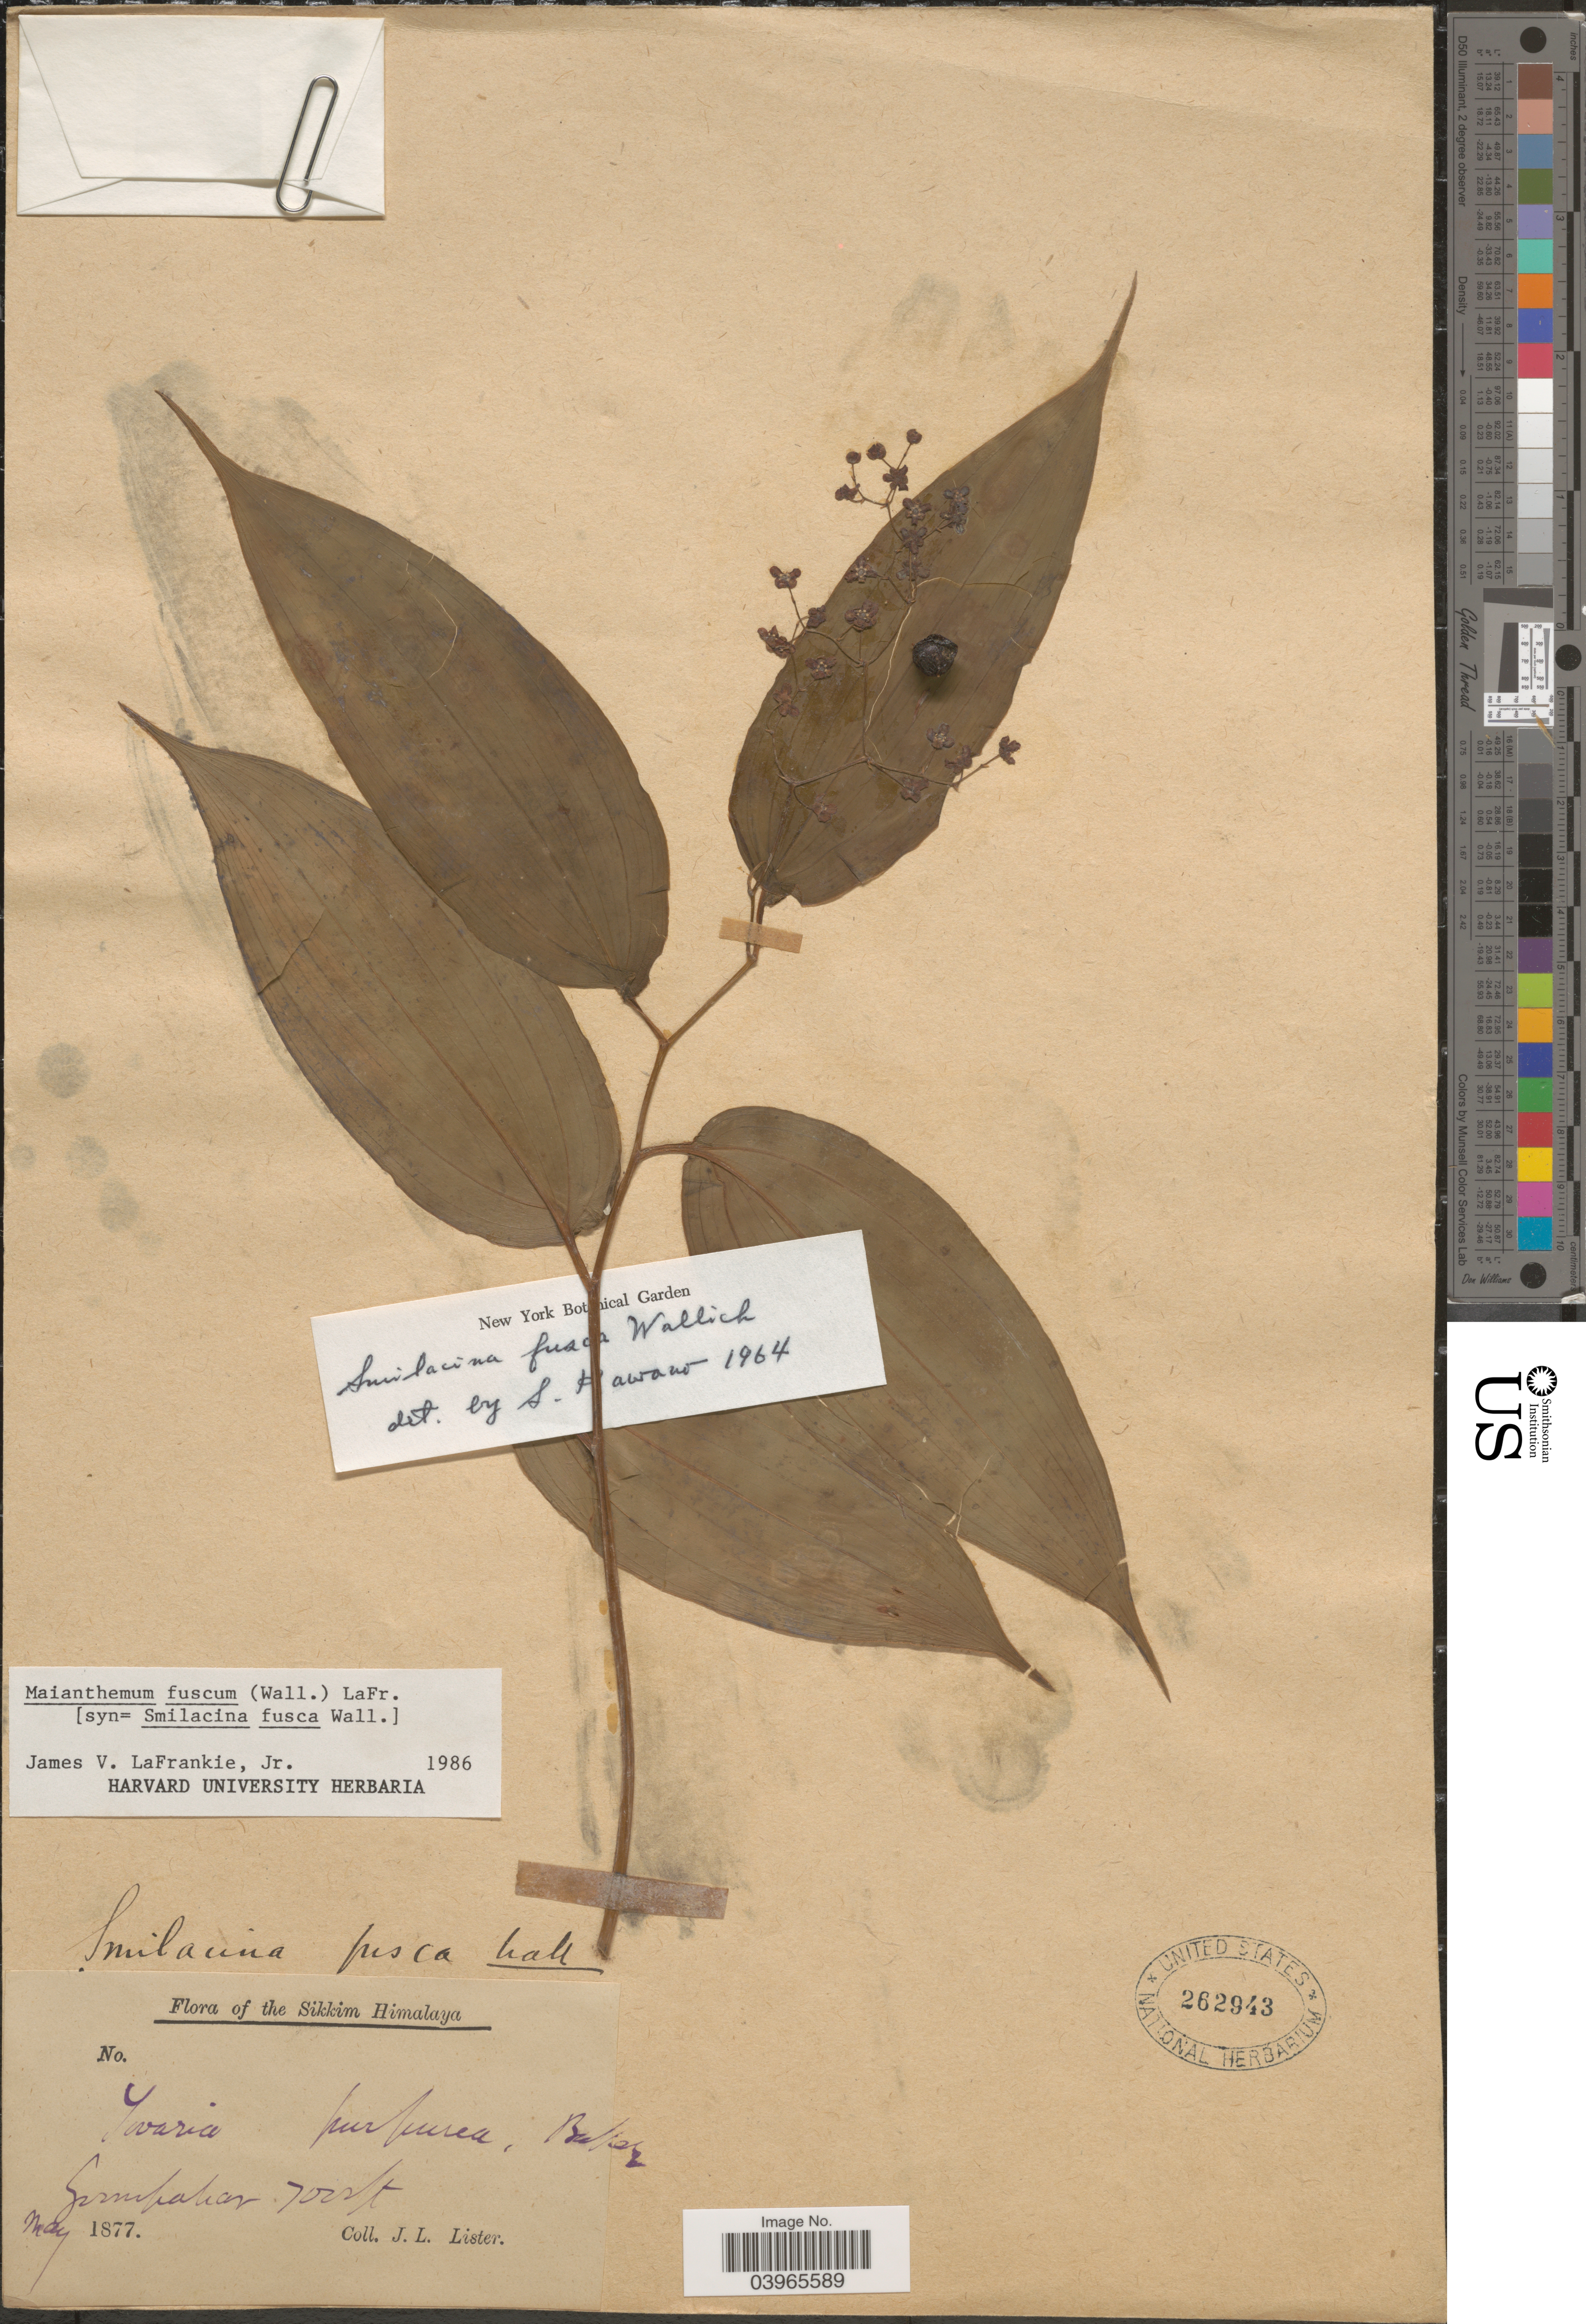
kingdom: Plantae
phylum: Tracheophyta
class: Liliopsida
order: Asparagales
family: Asparagaceae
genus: Maianthemum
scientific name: Maianthemum fuscum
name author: (Wall.) LaFrankie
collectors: J. Lister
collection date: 1877-05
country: India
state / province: Sikkim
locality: The Sikkim Himalaya. Gumpahar.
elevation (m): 213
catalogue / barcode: US 262943